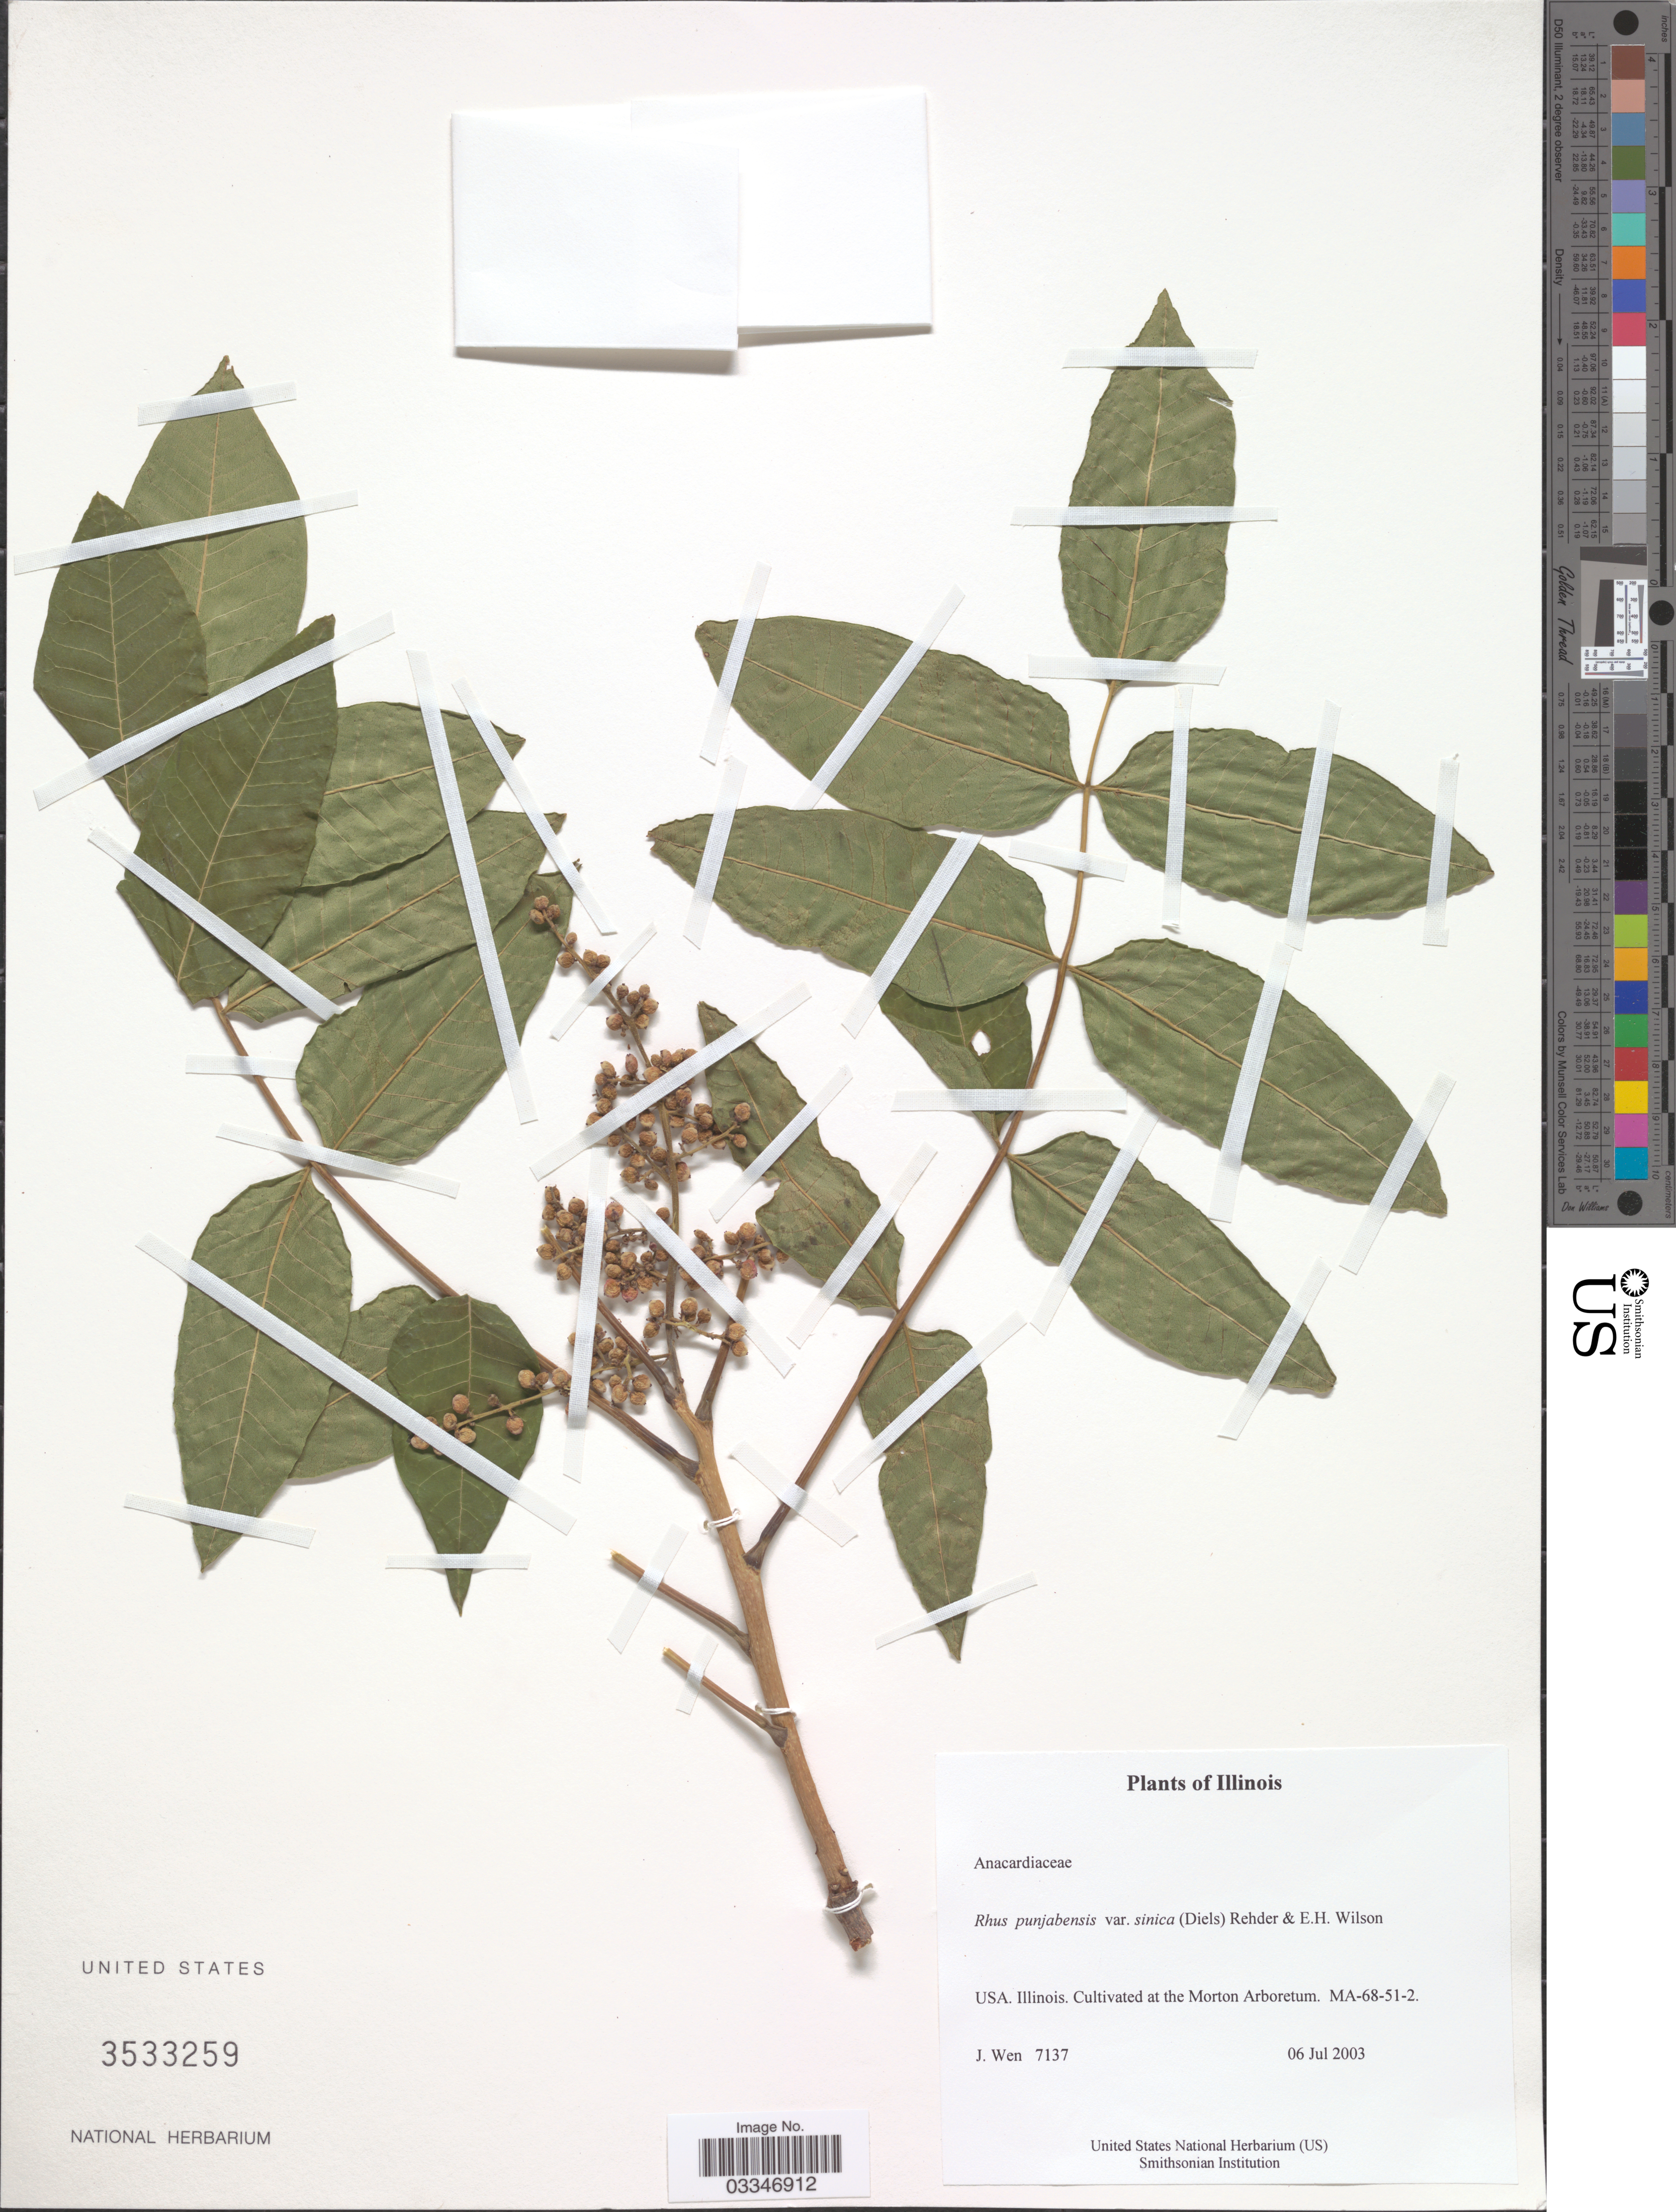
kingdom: Plantae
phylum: Tracheophyta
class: Magnoliopsida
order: Sapindales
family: Anacardiaceae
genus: Rhus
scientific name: Rhus punjabensis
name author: J. L. Stewart ex Brandis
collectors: J. Wen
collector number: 7137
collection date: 2003-07-06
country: United States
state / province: Illinois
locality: At the Morton Arboretum. MA-68-51-2.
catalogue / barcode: US 3533259